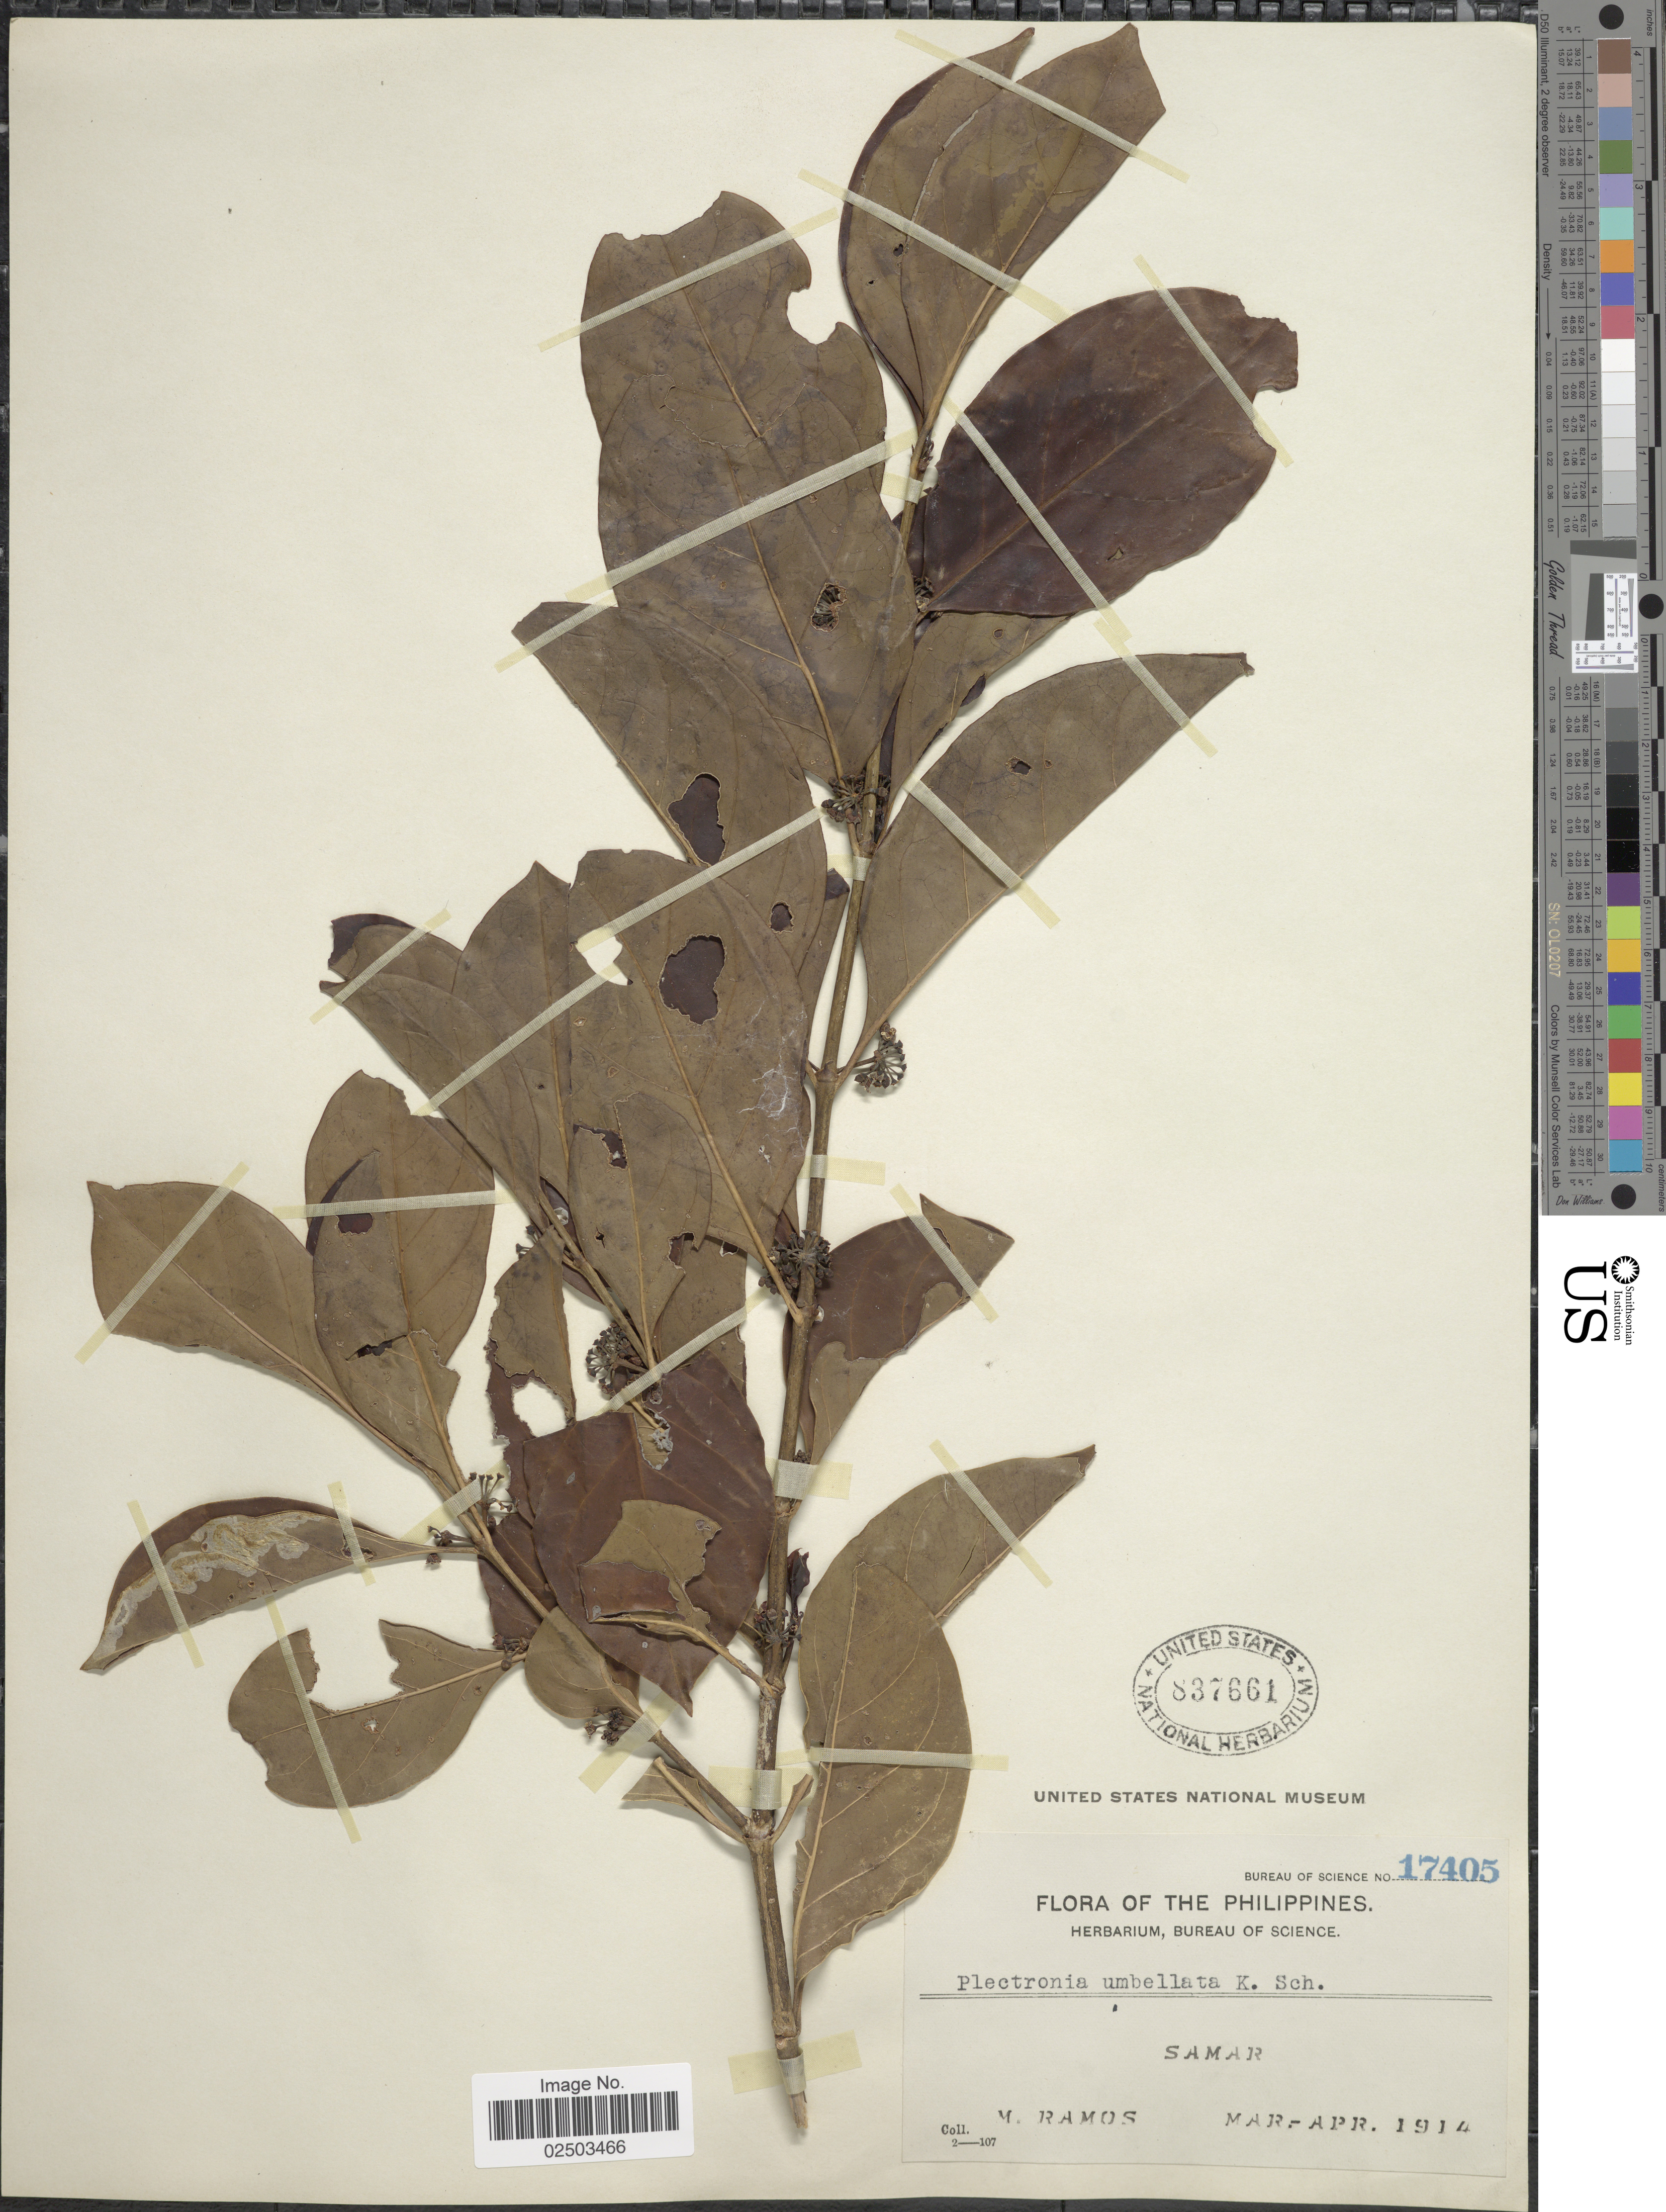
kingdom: Plantae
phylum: Tracheophyta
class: Magnoliopsida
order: Gentianales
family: Rubiaceae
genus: Canthium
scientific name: Canthium gynochthodes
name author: Baill.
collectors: M. Ramos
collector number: Bureau of Science 17405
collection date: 1914-03/1914-04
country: Philippines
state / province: Eastern Visayas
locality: Samar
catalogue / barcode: US 837661